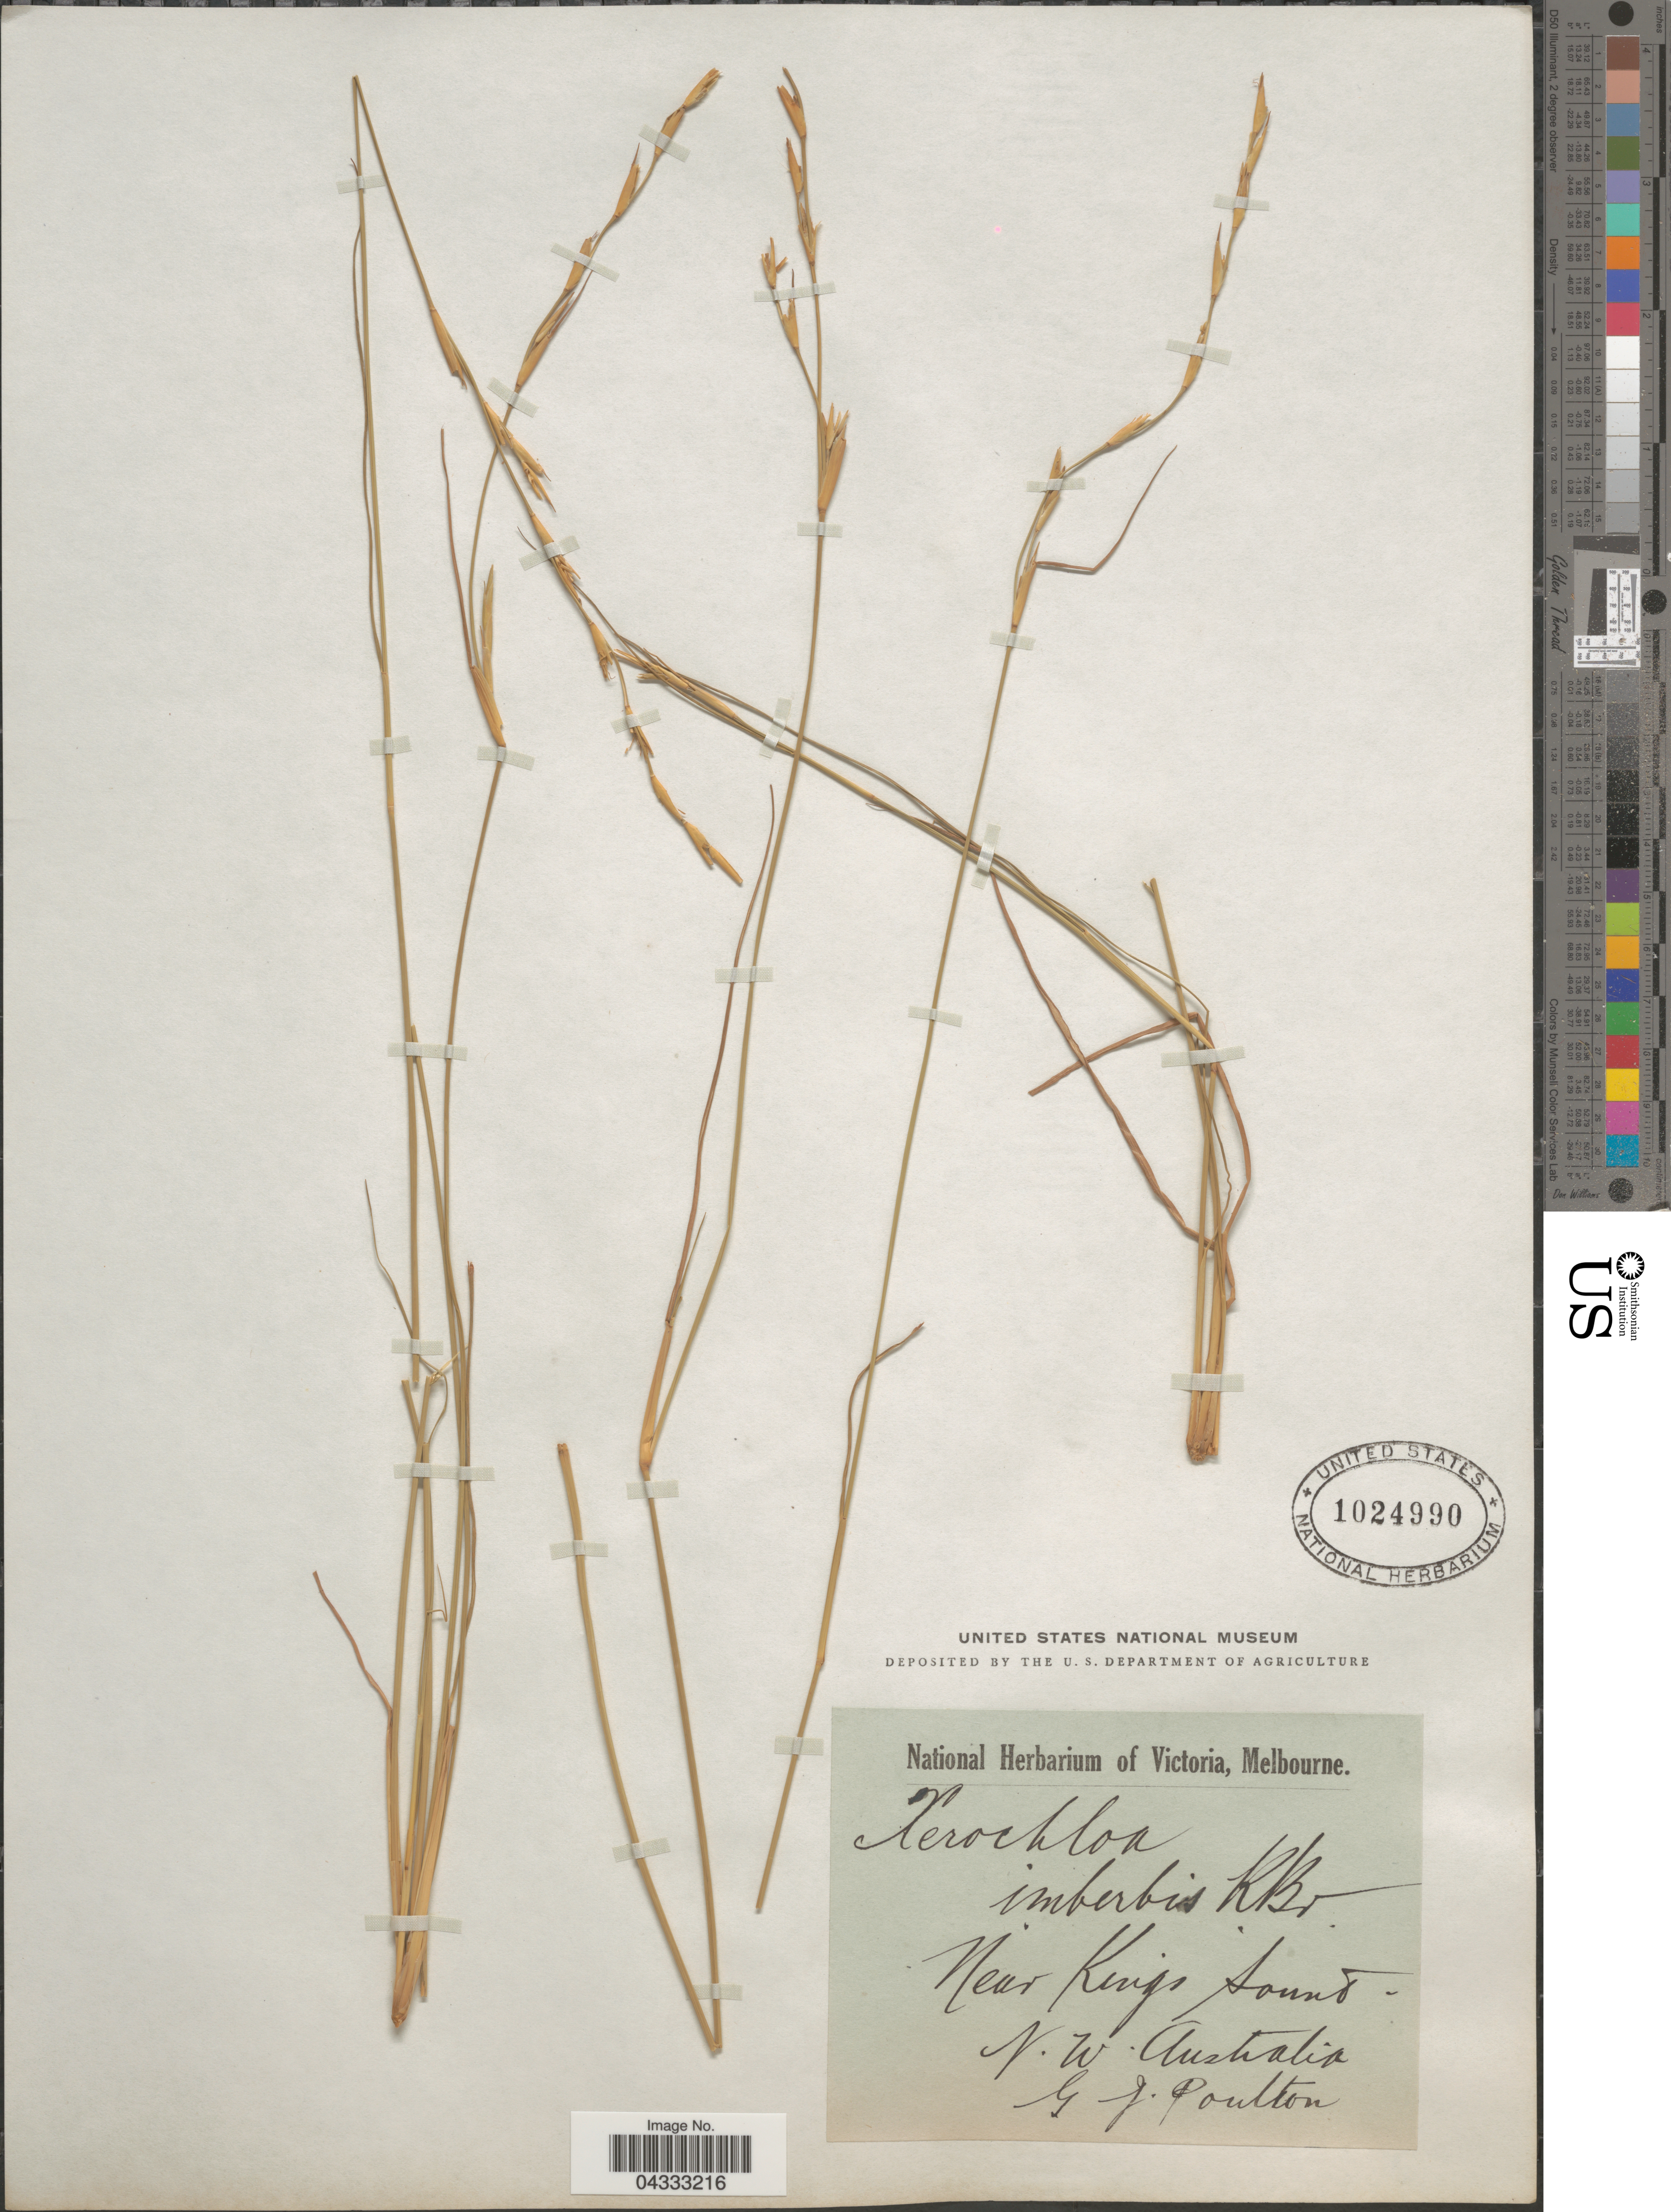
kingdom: Plantae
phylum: Tracheophyta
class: Liliopsida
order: Poales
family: Poaceae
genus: Xerochloa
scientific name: Xerochloa imberbis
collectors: G. Poulton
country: Australia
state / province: Western Australia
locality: Near King's Sound. N.W. Australia.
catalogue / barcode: US 1024990